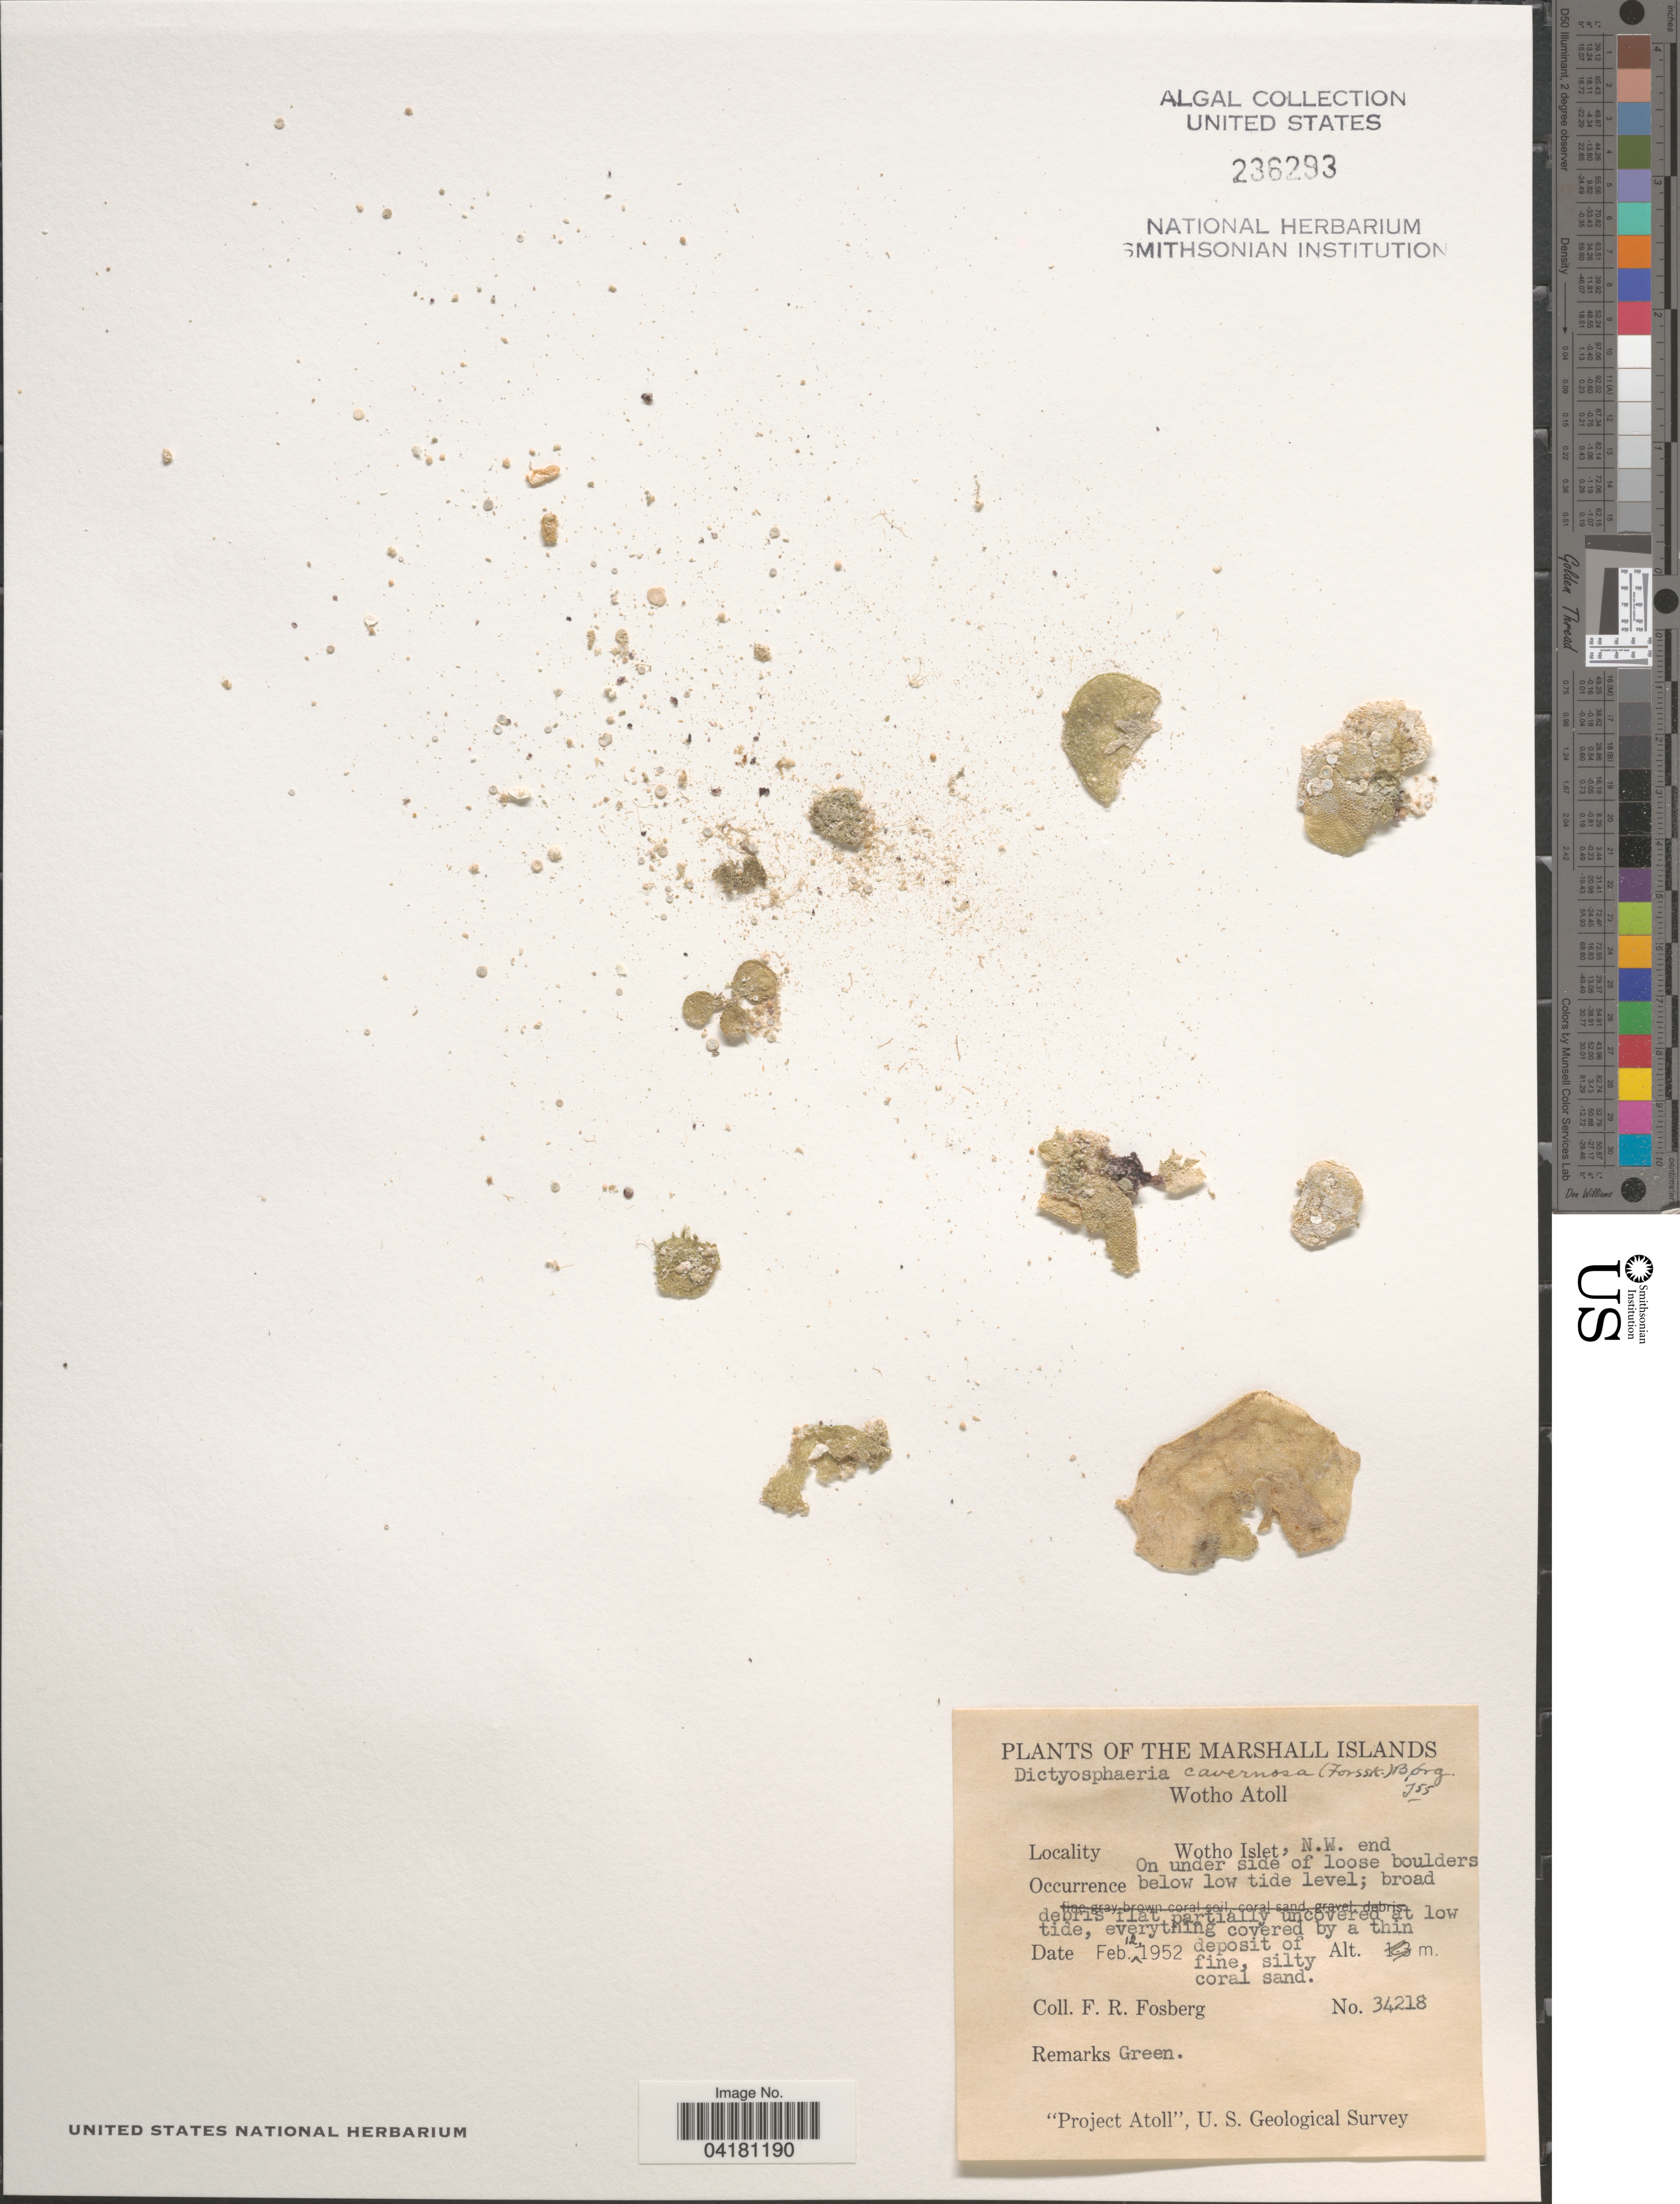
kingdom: Plantae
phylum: Chlorophyta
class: Ulvophyceae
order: Siphonocladales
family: Siphonocladaceae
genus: Dictyosphaeria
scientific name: Dictyosphaeria cavernosa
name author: (Forssk.) Børgesen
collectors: F. R. Fosberg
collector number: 34218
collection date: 1952-02-12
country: Marshall Islands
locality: Wotho Atoll. Wotho Islet, N.W. end. "Project Atoll", U. S. Geological Survey.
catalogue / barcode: US 236293